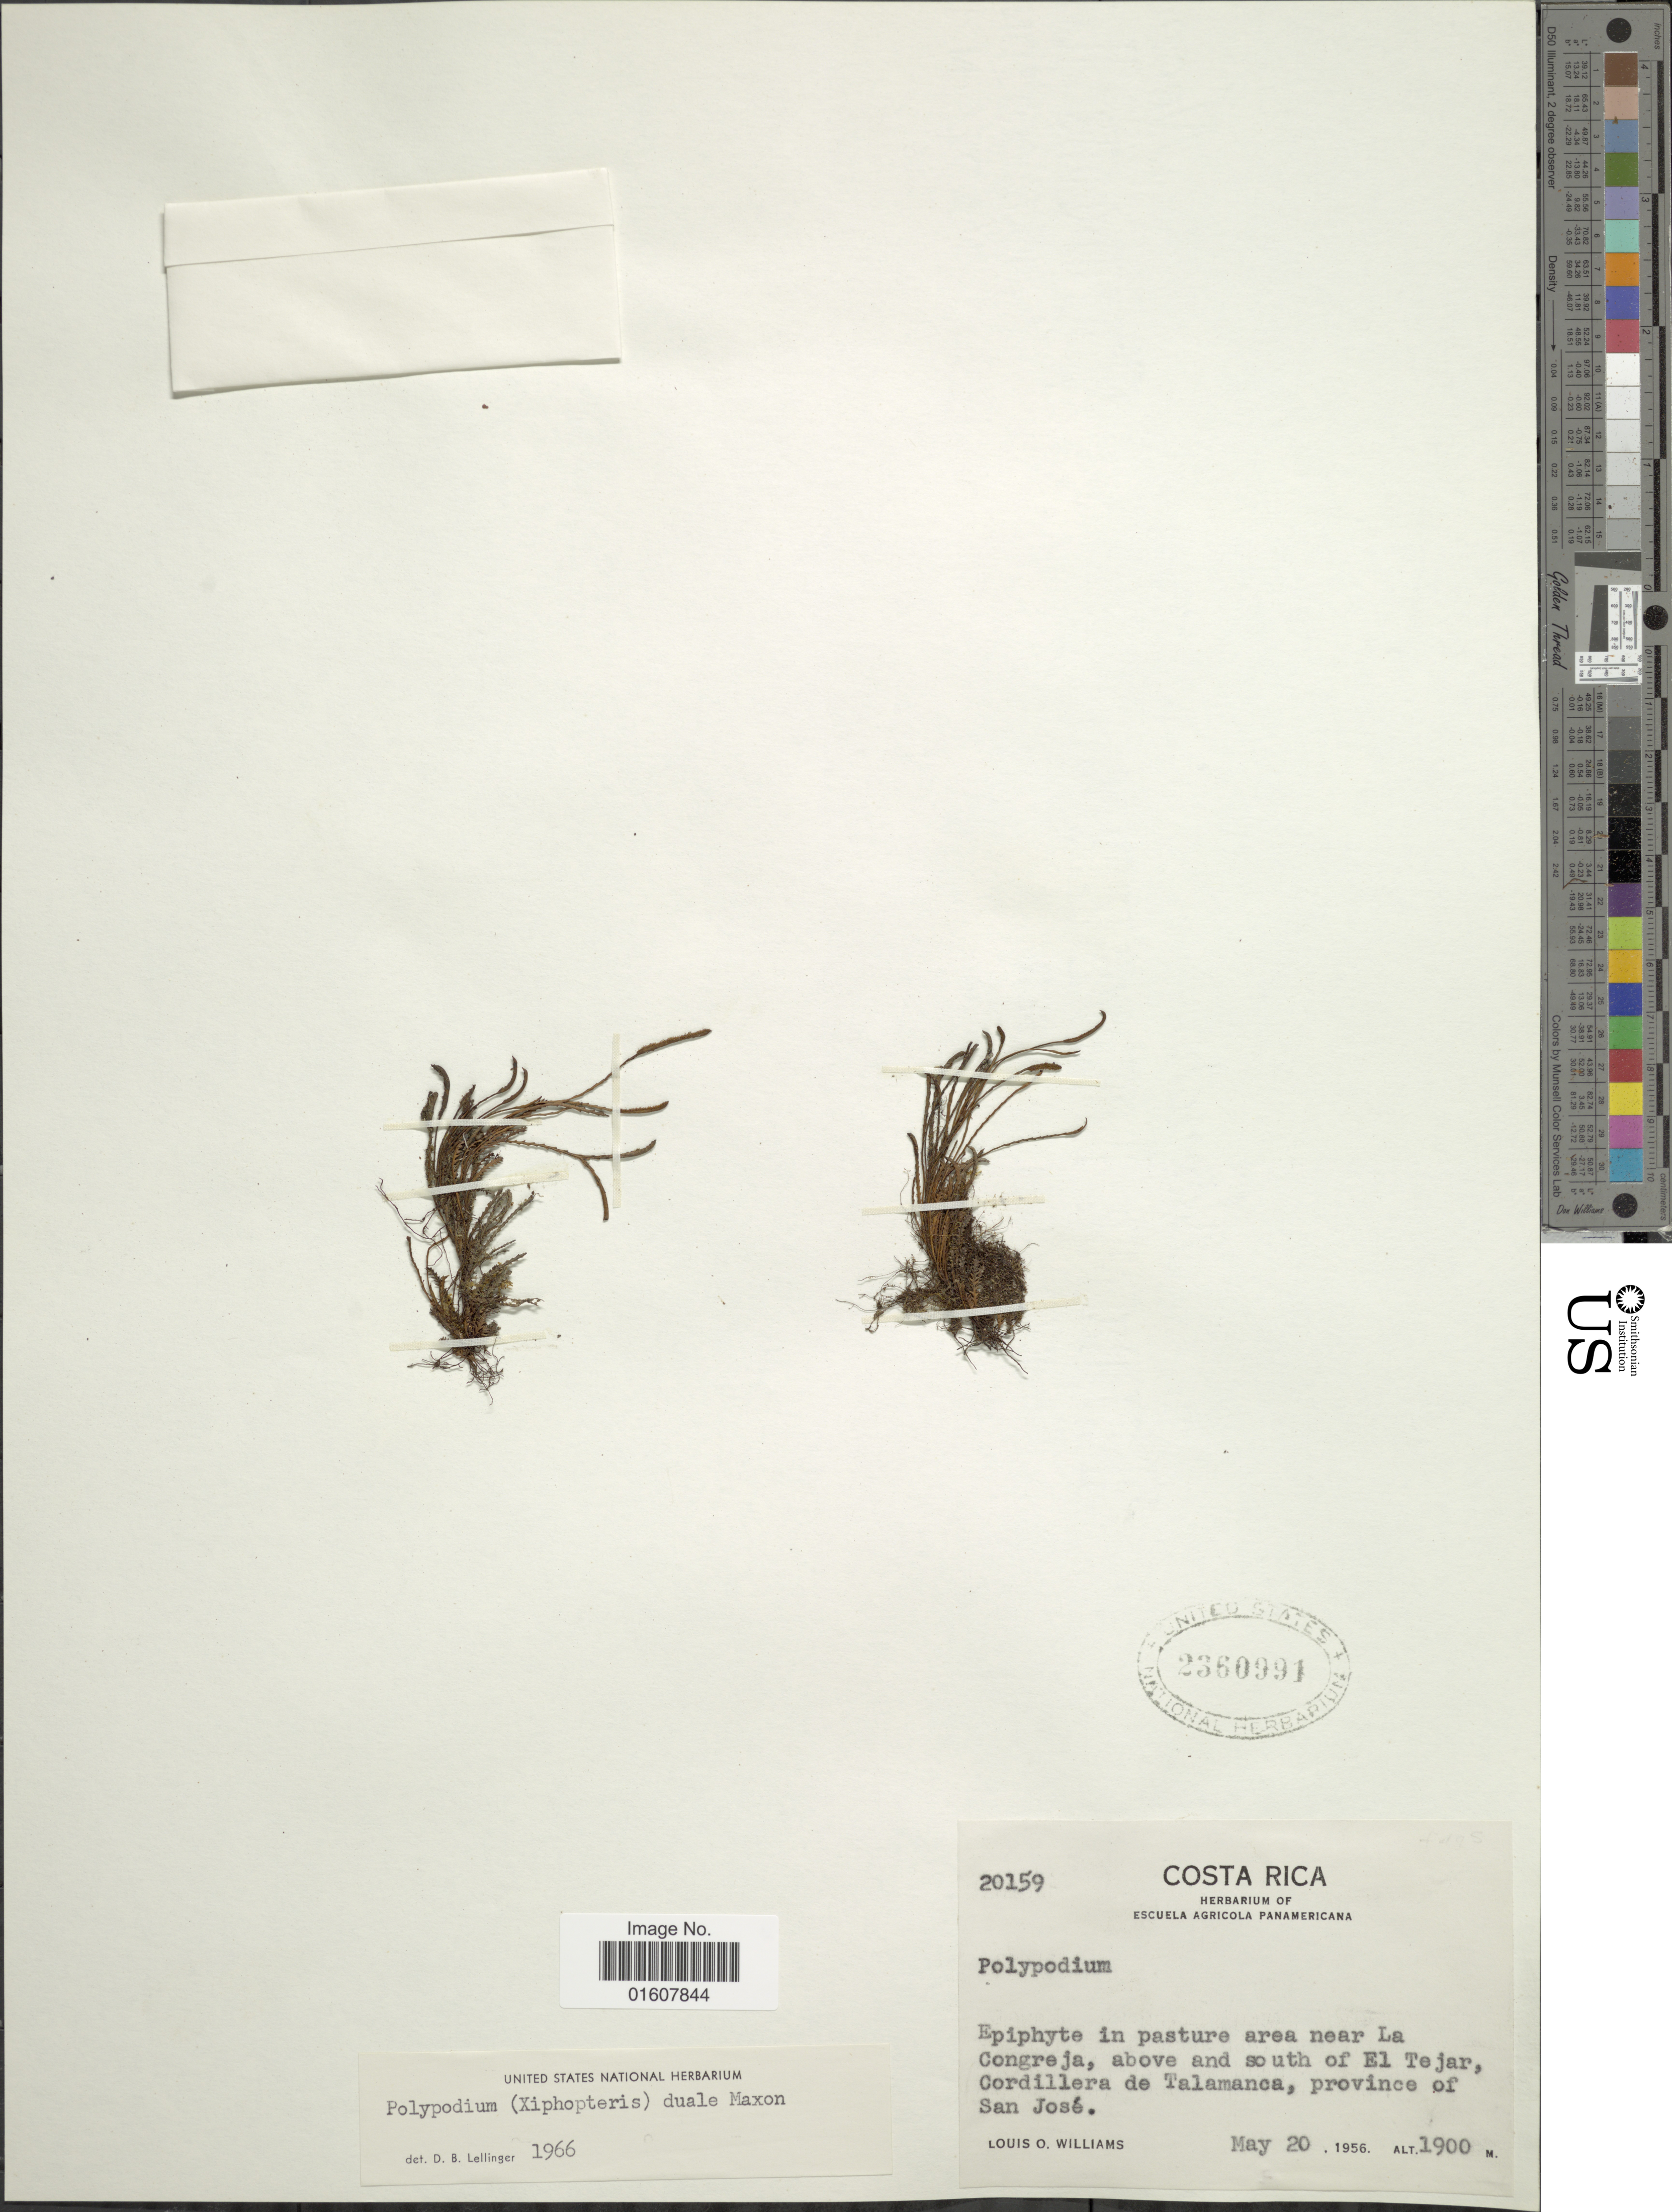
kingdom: Plantae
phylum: Tracheophyta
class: Polypodiopsida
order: Polypodiales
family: Polypodiaceae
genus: Cochlidium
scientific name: Cochlidium serrulatum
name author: (Sw.) L.E. Bishop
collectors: L. O. Williams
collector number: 20159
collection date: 1956-05-20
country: Costa Rica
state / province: San José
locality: Epiphyte in pasture area near La Congreja, above and south of El Tejar, Cordillera de Talamanca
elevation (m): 1900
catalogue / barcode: US 2360991